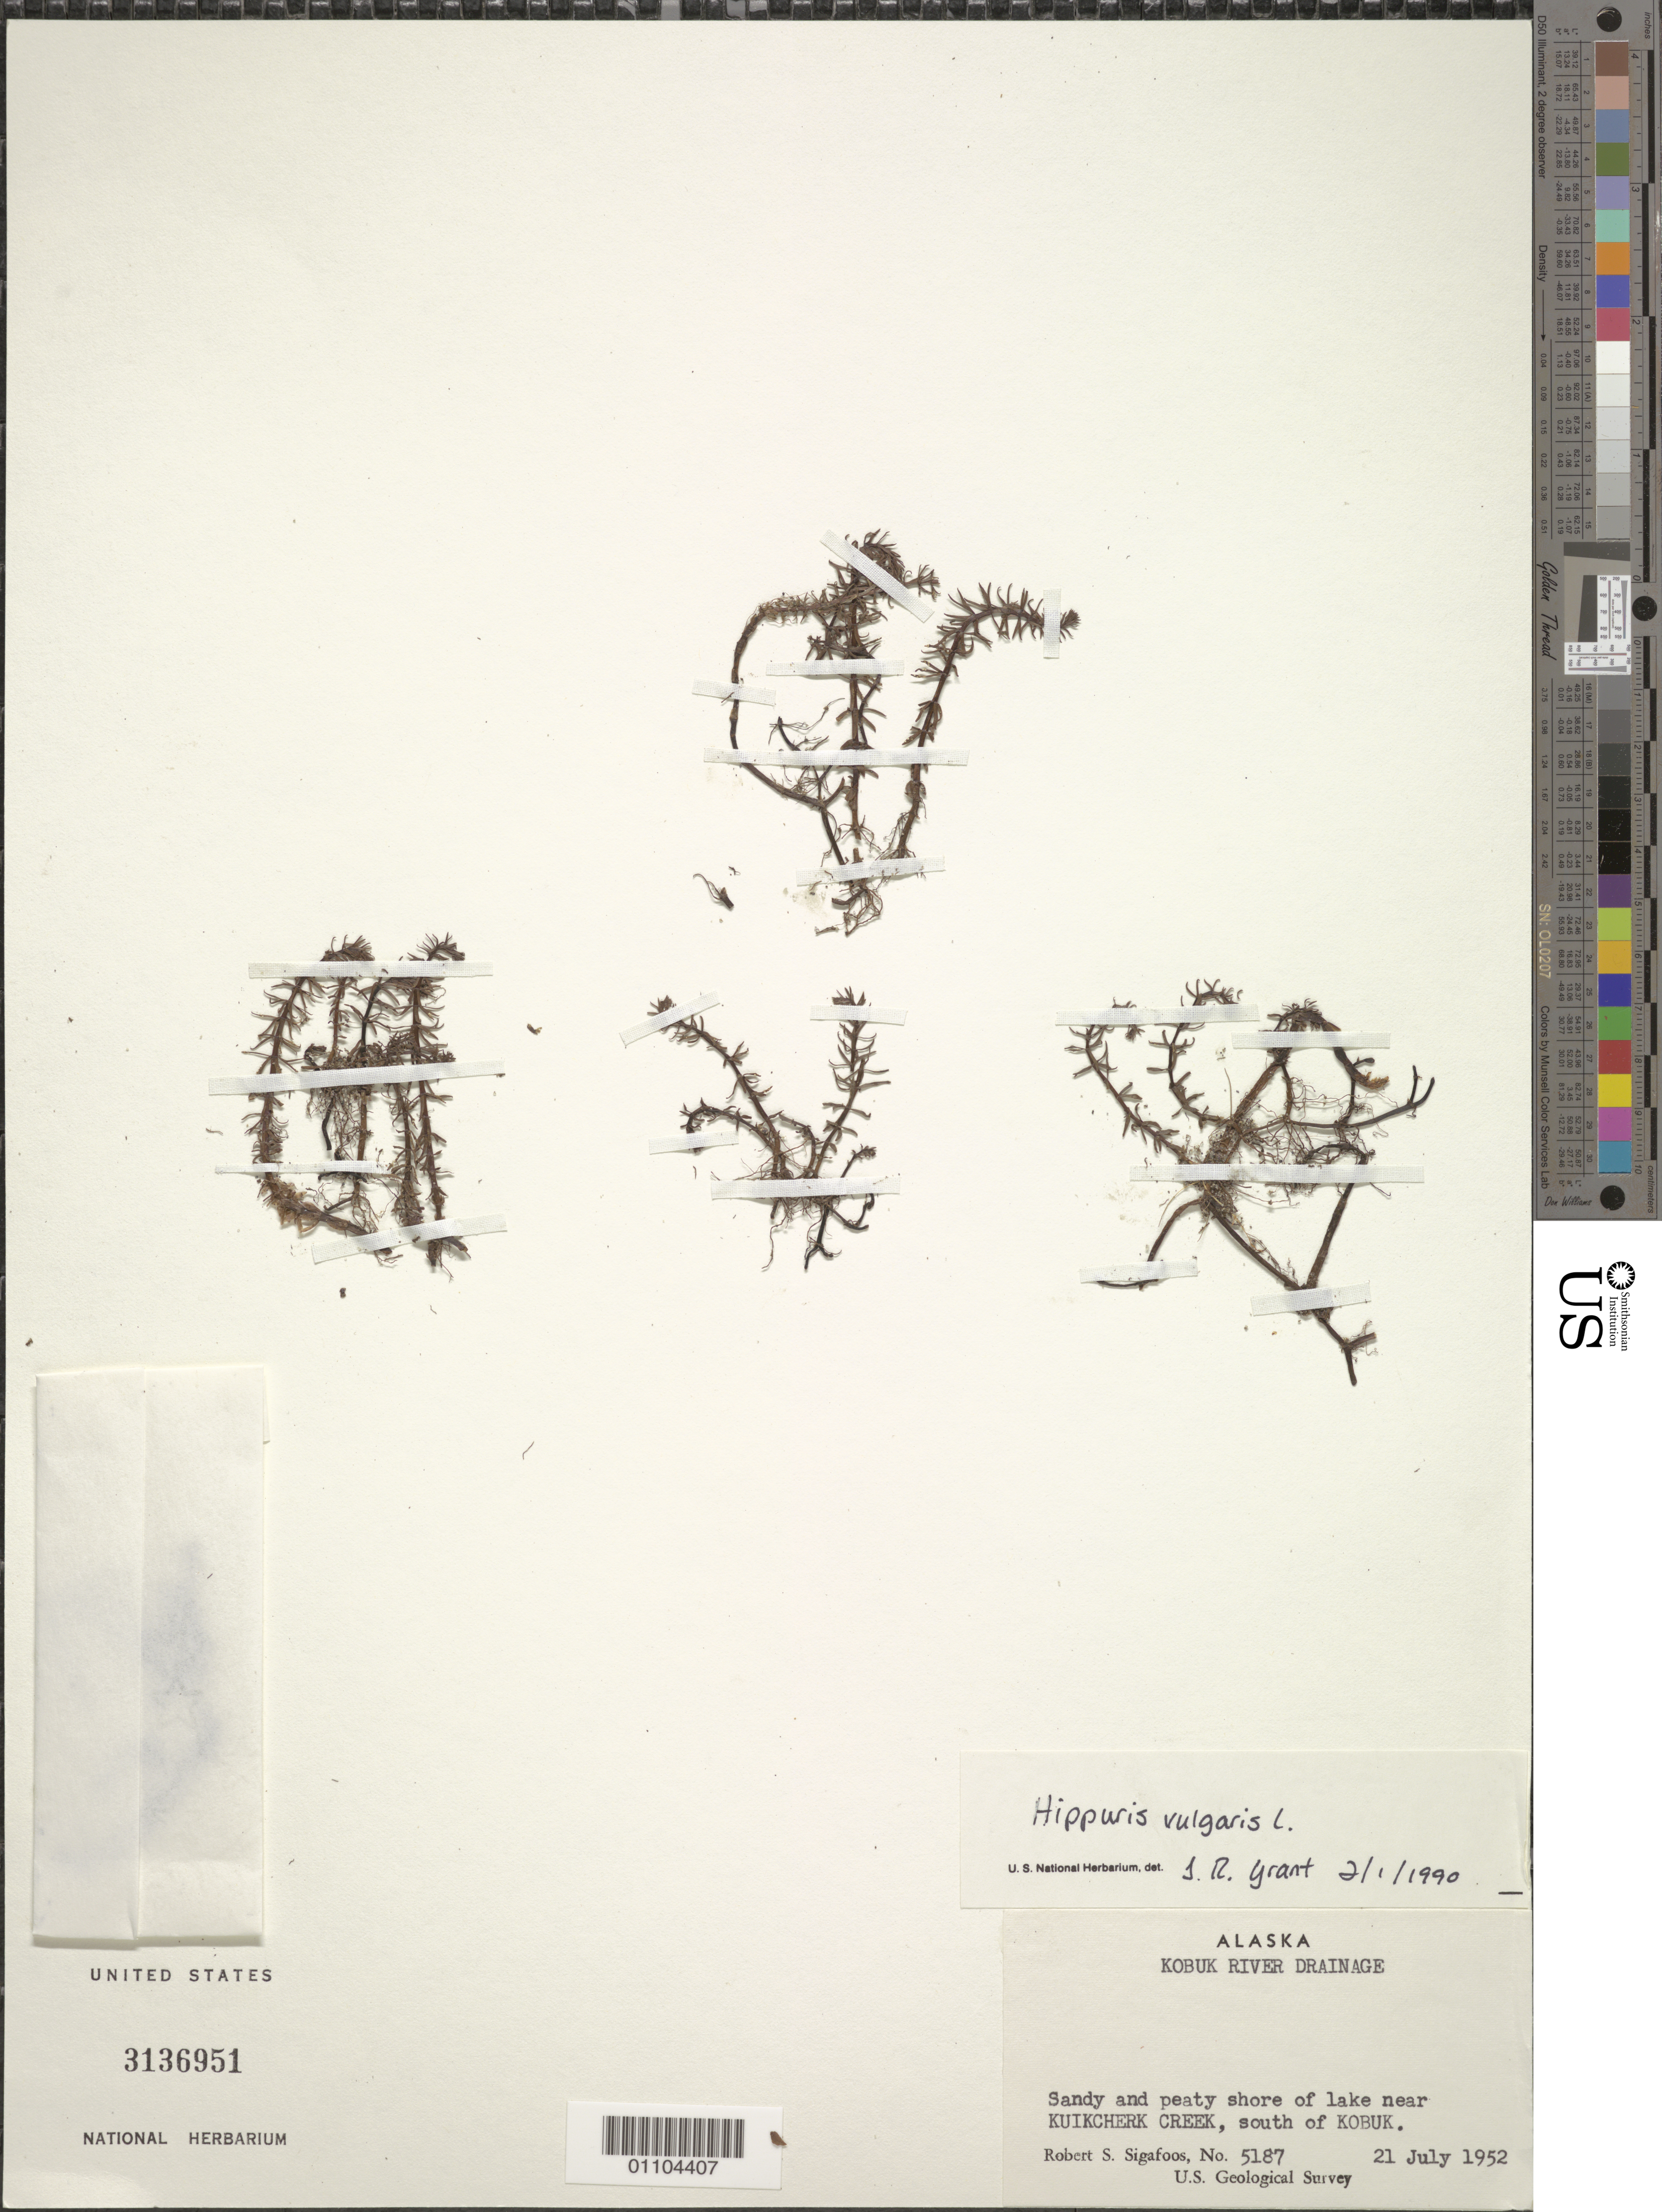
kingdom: Plantae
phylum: Tracheophyta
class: Magnoliopsida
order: Lamiales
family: Plantaginaceae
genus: Hippuris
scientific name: Hippuris vulgaris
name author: L.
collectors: R. Sigafoos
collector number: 5187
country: United States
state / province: Alaska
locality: Kobuk River Drainage, shore of lake near Kuikcherk Creek, S of Kobuk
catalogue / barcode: US 3136951